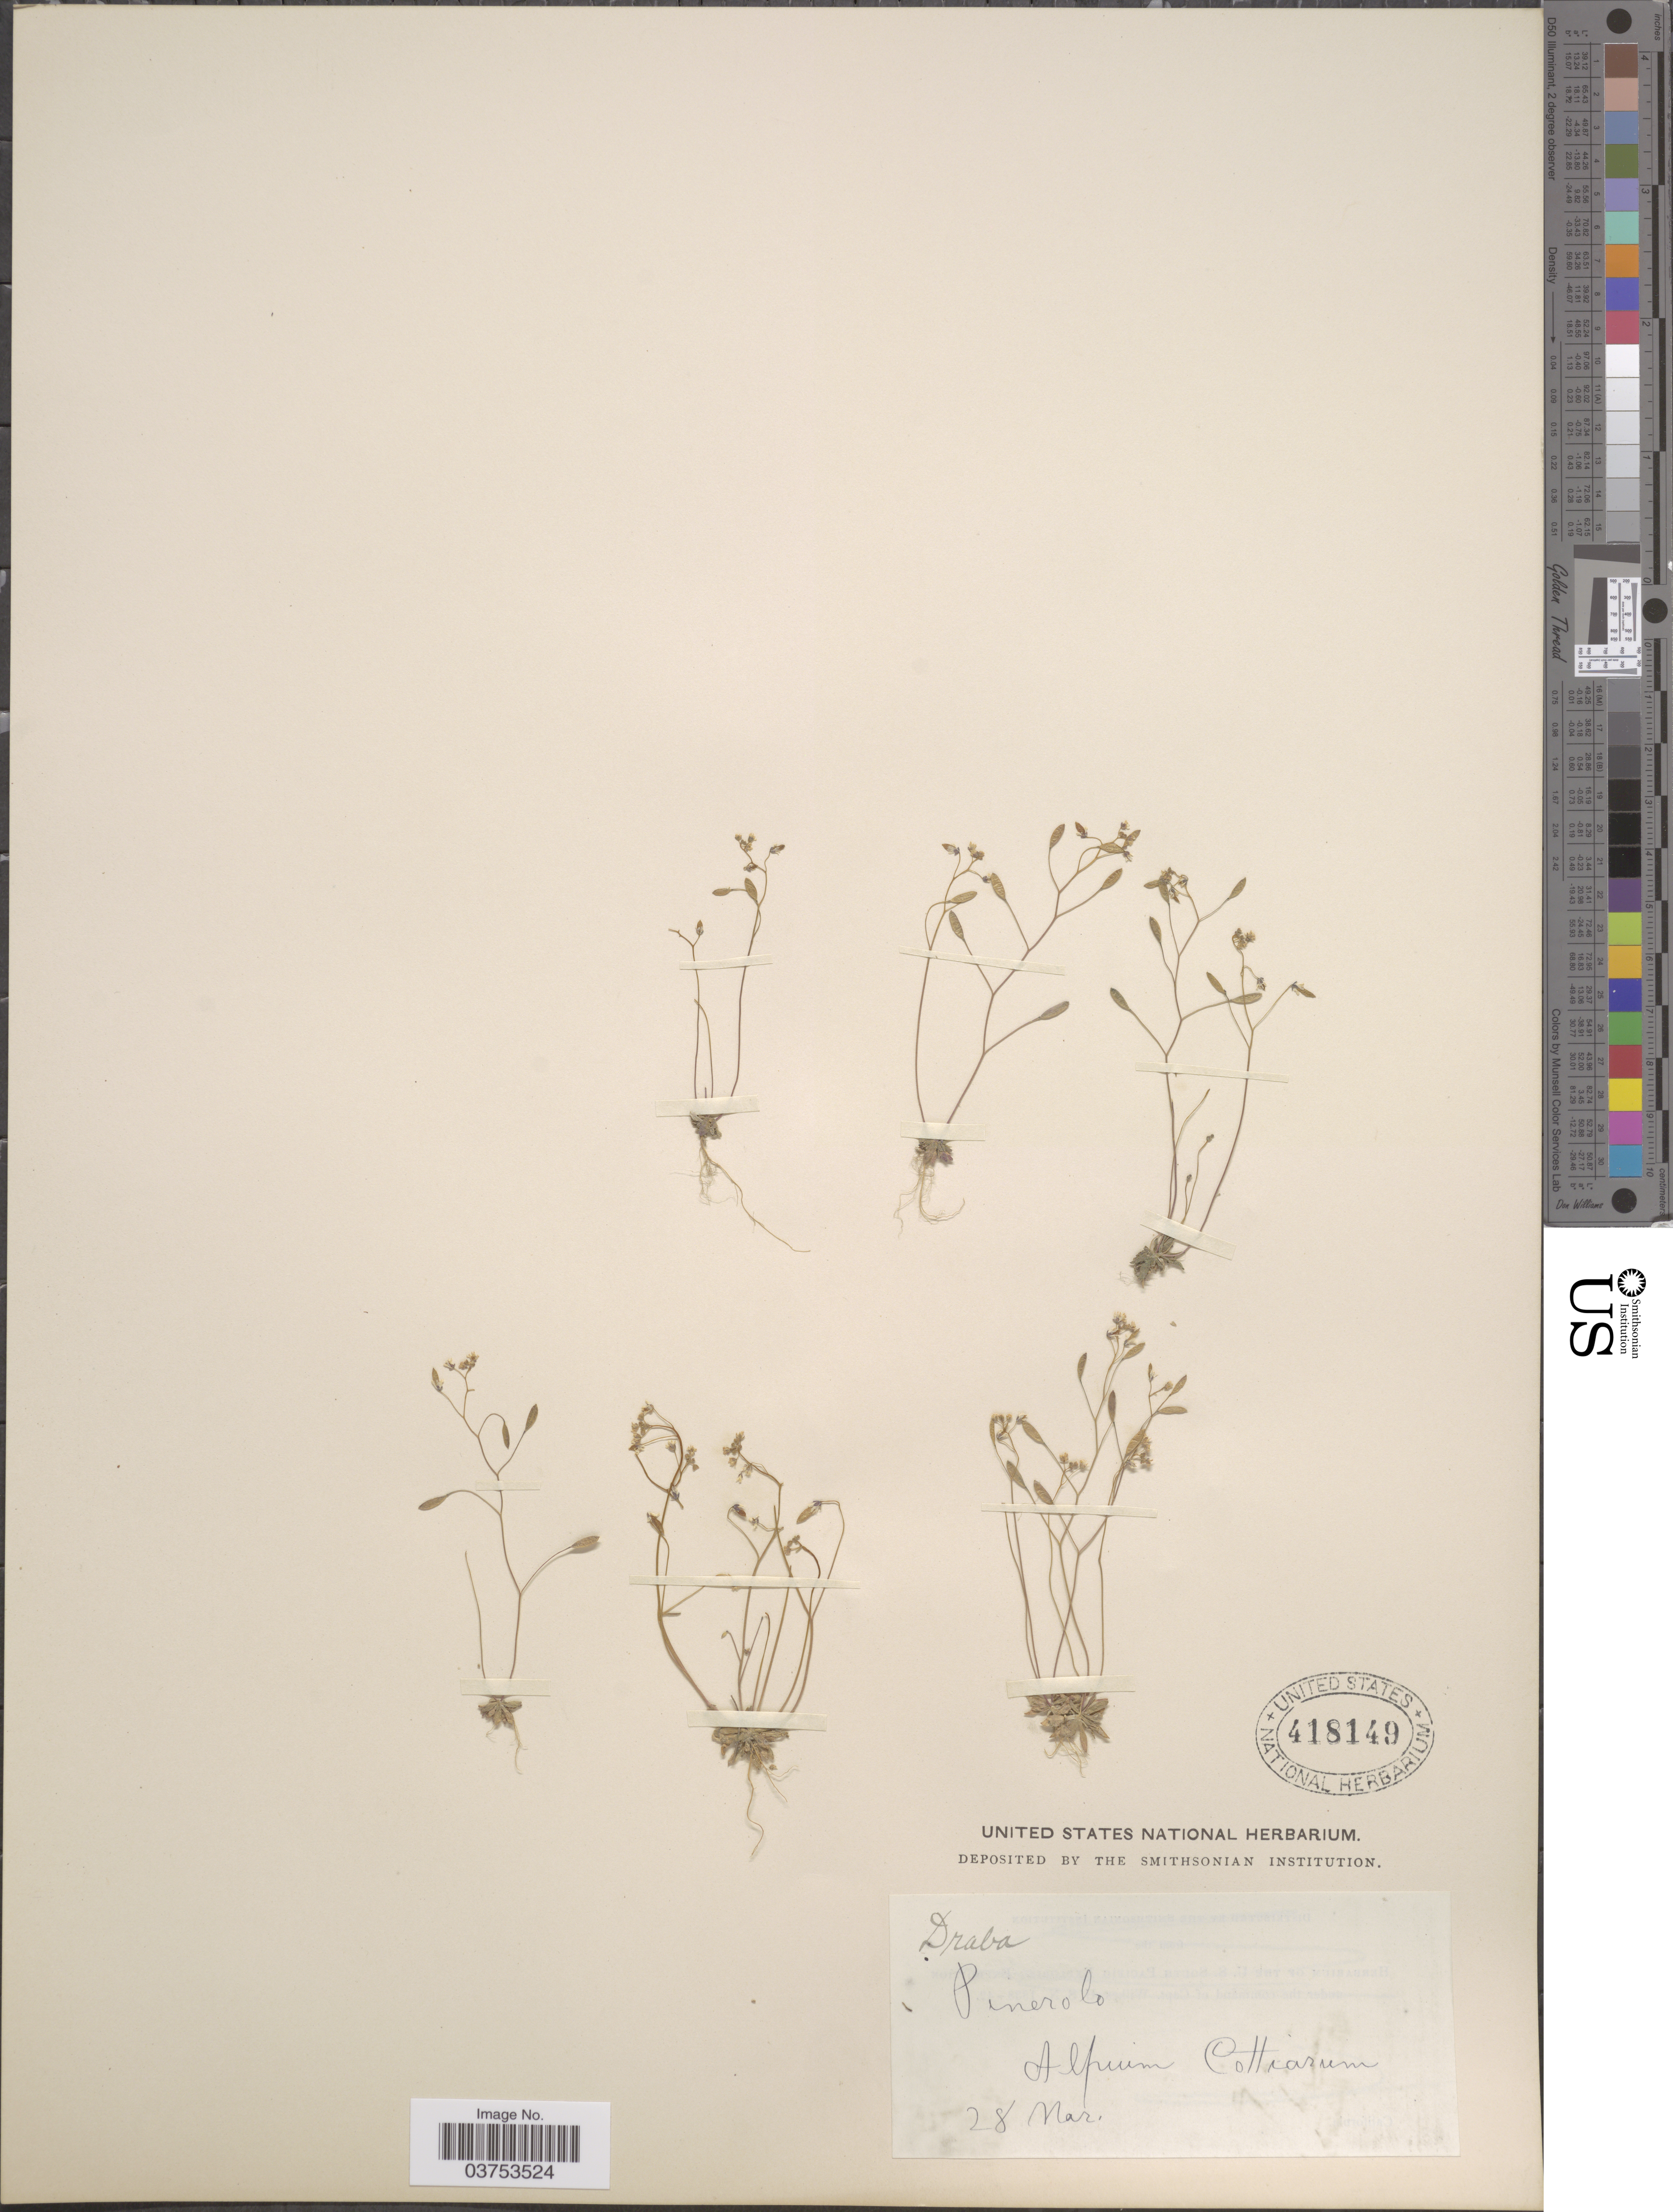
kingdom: Plantae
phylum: Tracheophyta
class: Magnoliopsida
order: Brassicales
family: Brassicaceae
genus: Draba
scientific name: Draba sp.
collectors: ex herb. United States National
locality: Alpium Cottiarum.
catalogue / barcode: US 418149